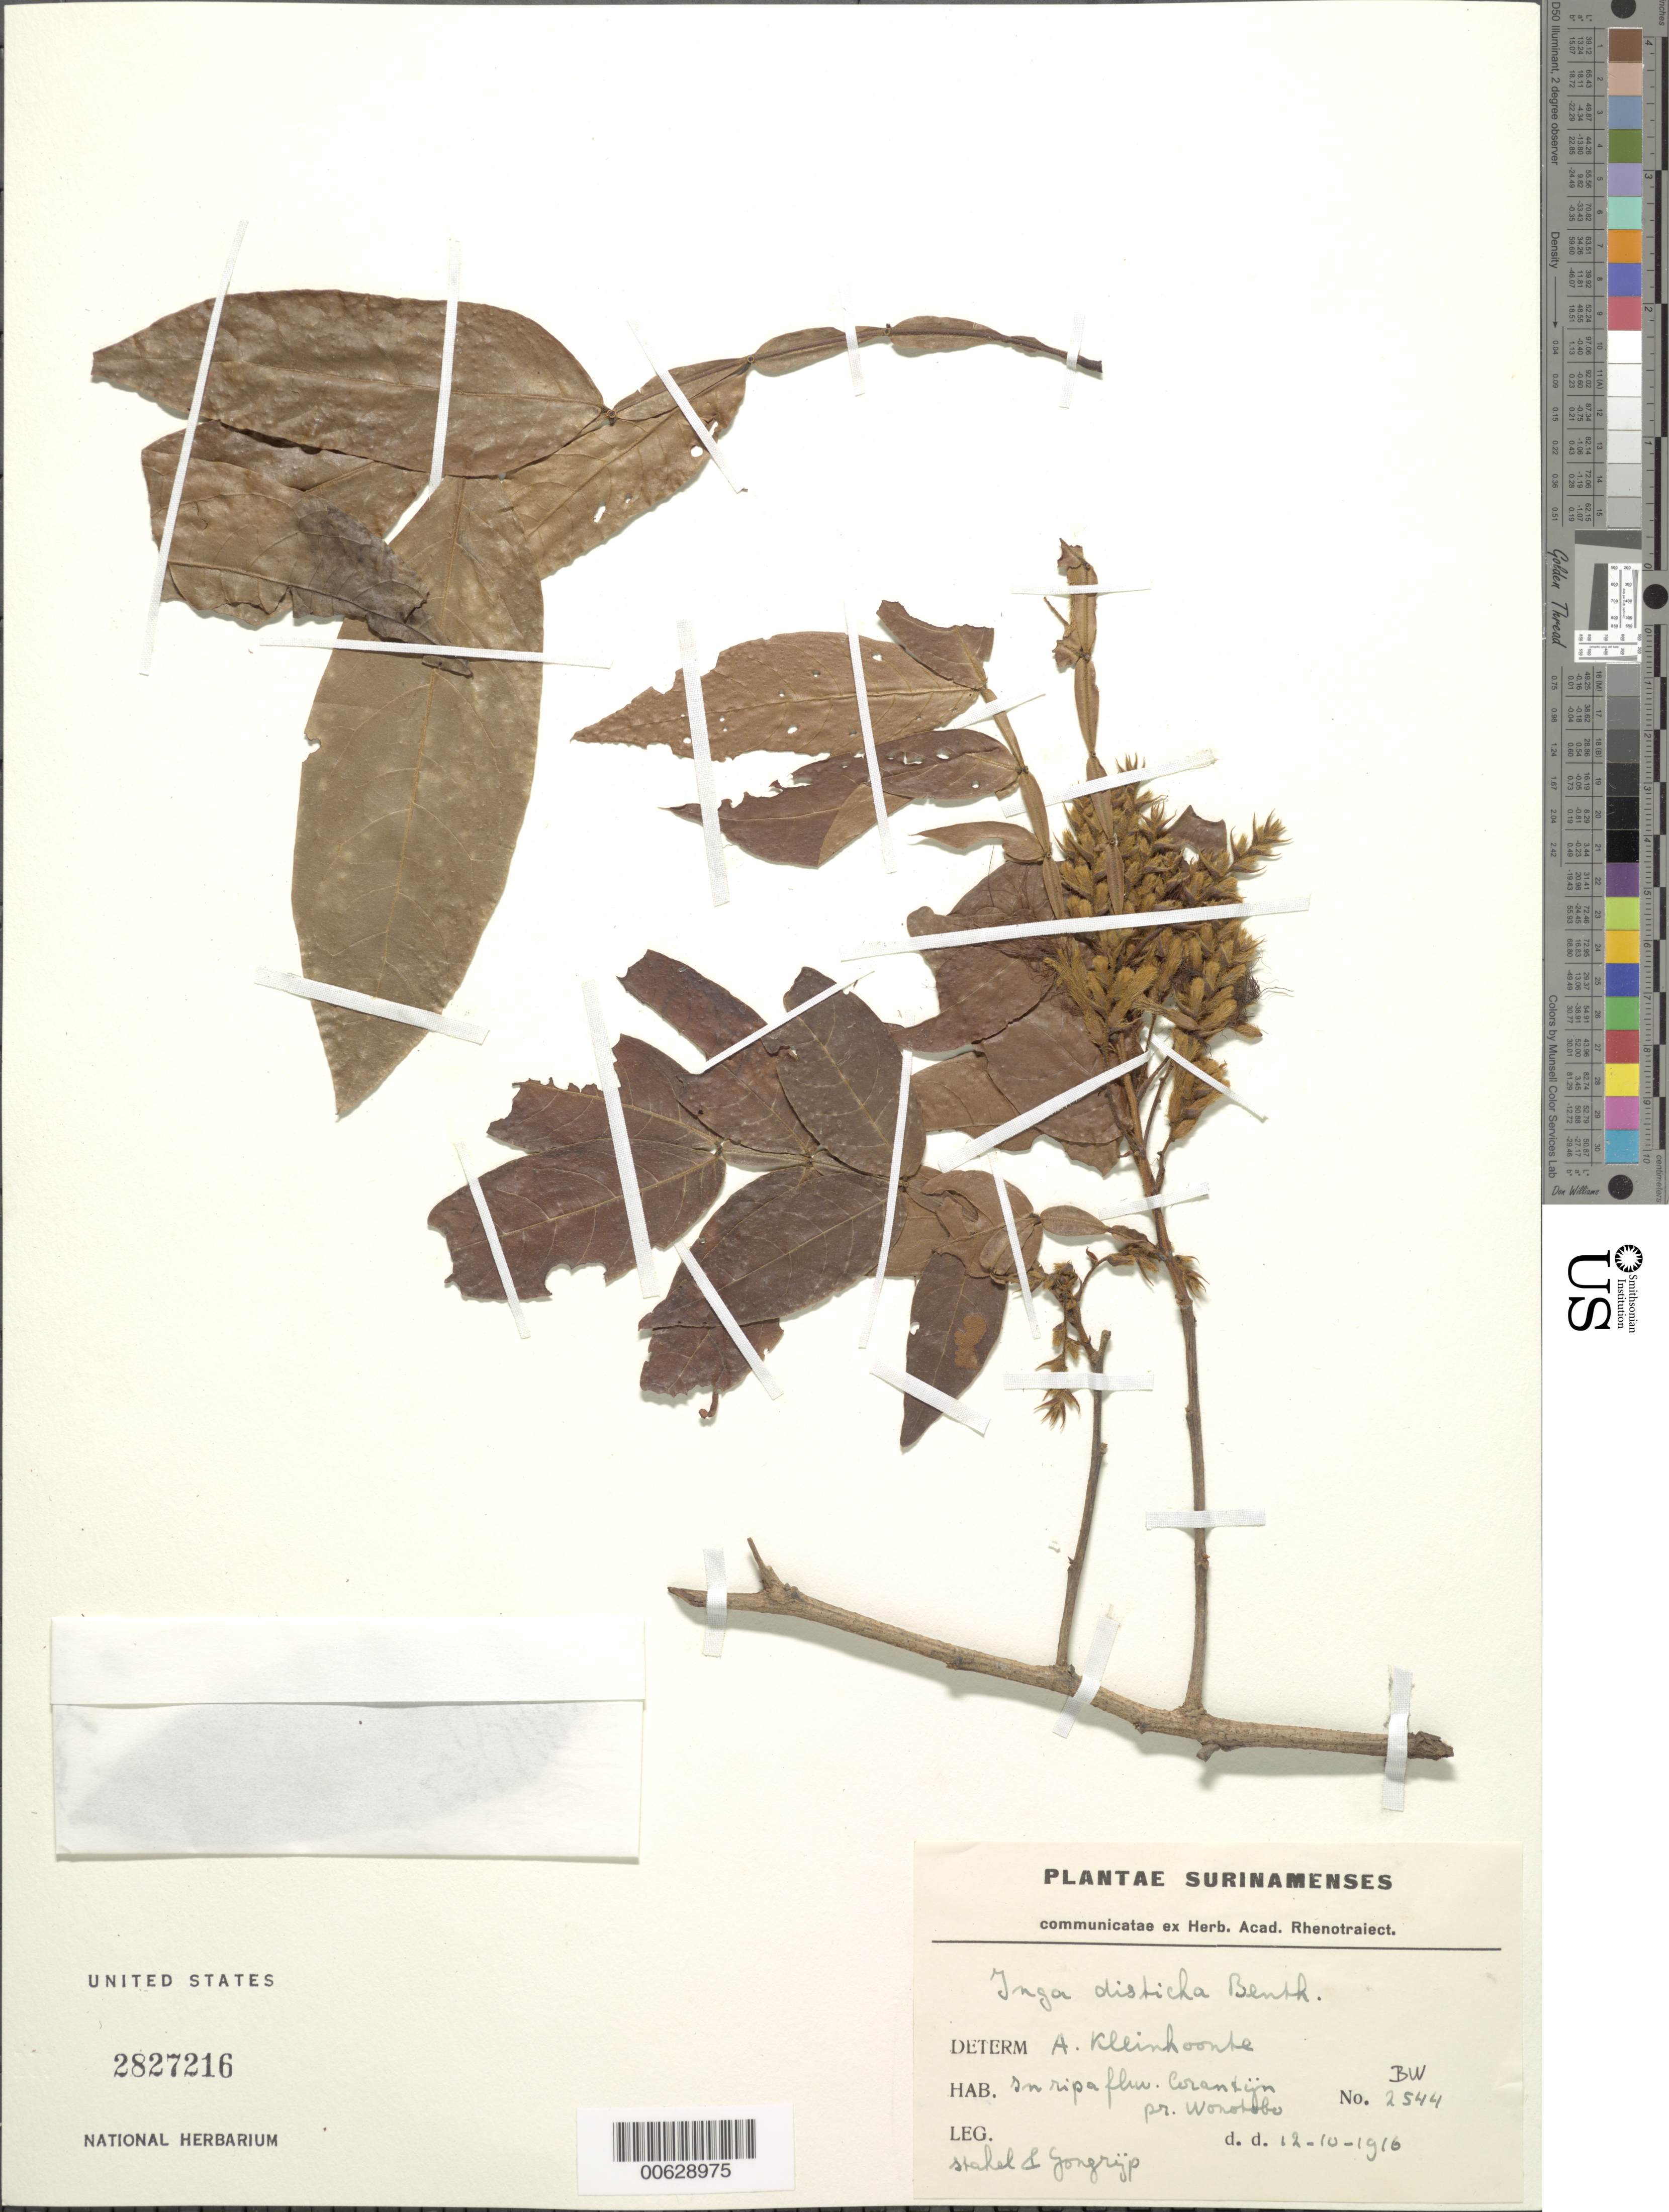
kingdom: Plantae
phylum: Tracheophyta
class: Magnoliopsida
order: Fabales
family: Fabaceae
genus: Inga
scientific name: Inga disticha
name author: Benth.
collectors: Collector illegible, G. Stahel & -. Gonggrijp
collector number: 2544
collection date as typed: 10-Dec-16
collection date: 1916-12-10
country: Suriname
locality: Wonotobo, near, Corantyne R.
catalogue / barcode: US 2827216